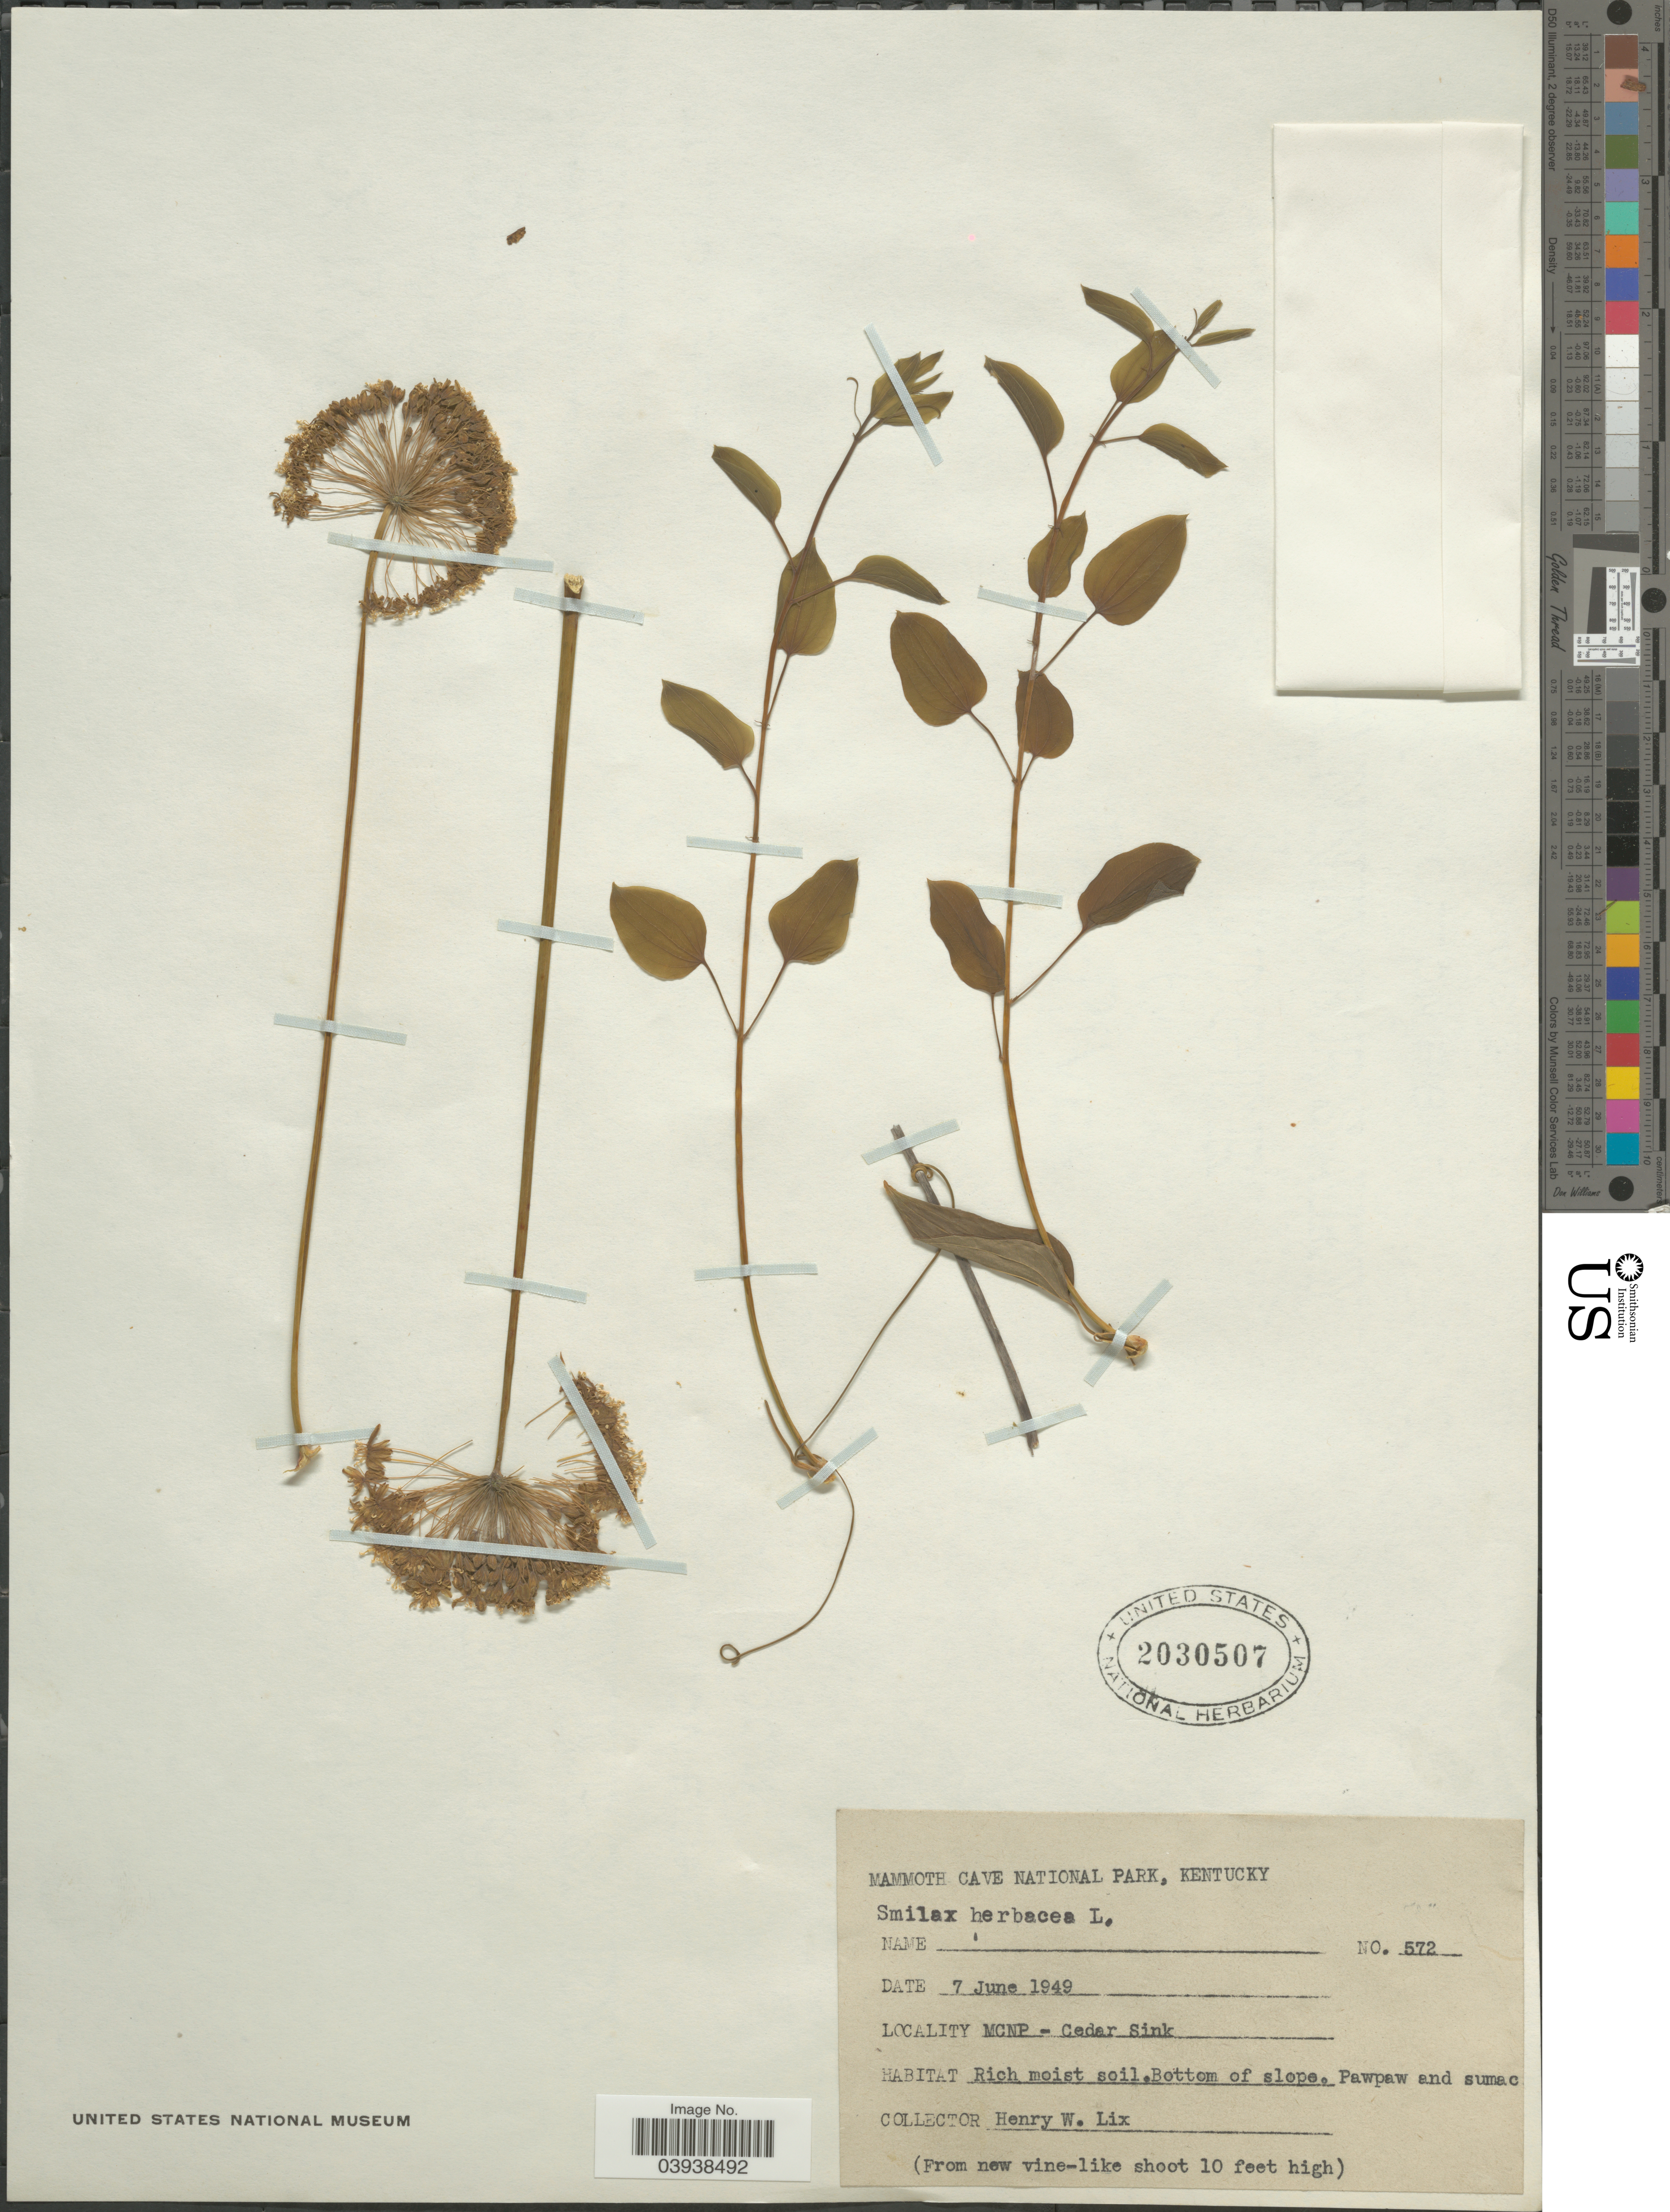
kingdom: Plantae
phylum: Tracheophyta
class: Liliopsida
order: Liliales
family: Smilacaceae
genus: Smilax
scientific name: Smilax herbacea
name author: L.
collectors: H. W. Lix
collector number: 572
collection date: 1949-06-07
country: United States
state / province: Kentucky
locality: Mammoth Cave National Park. MCNP-Cedar Sink.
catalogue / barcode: US 2030507